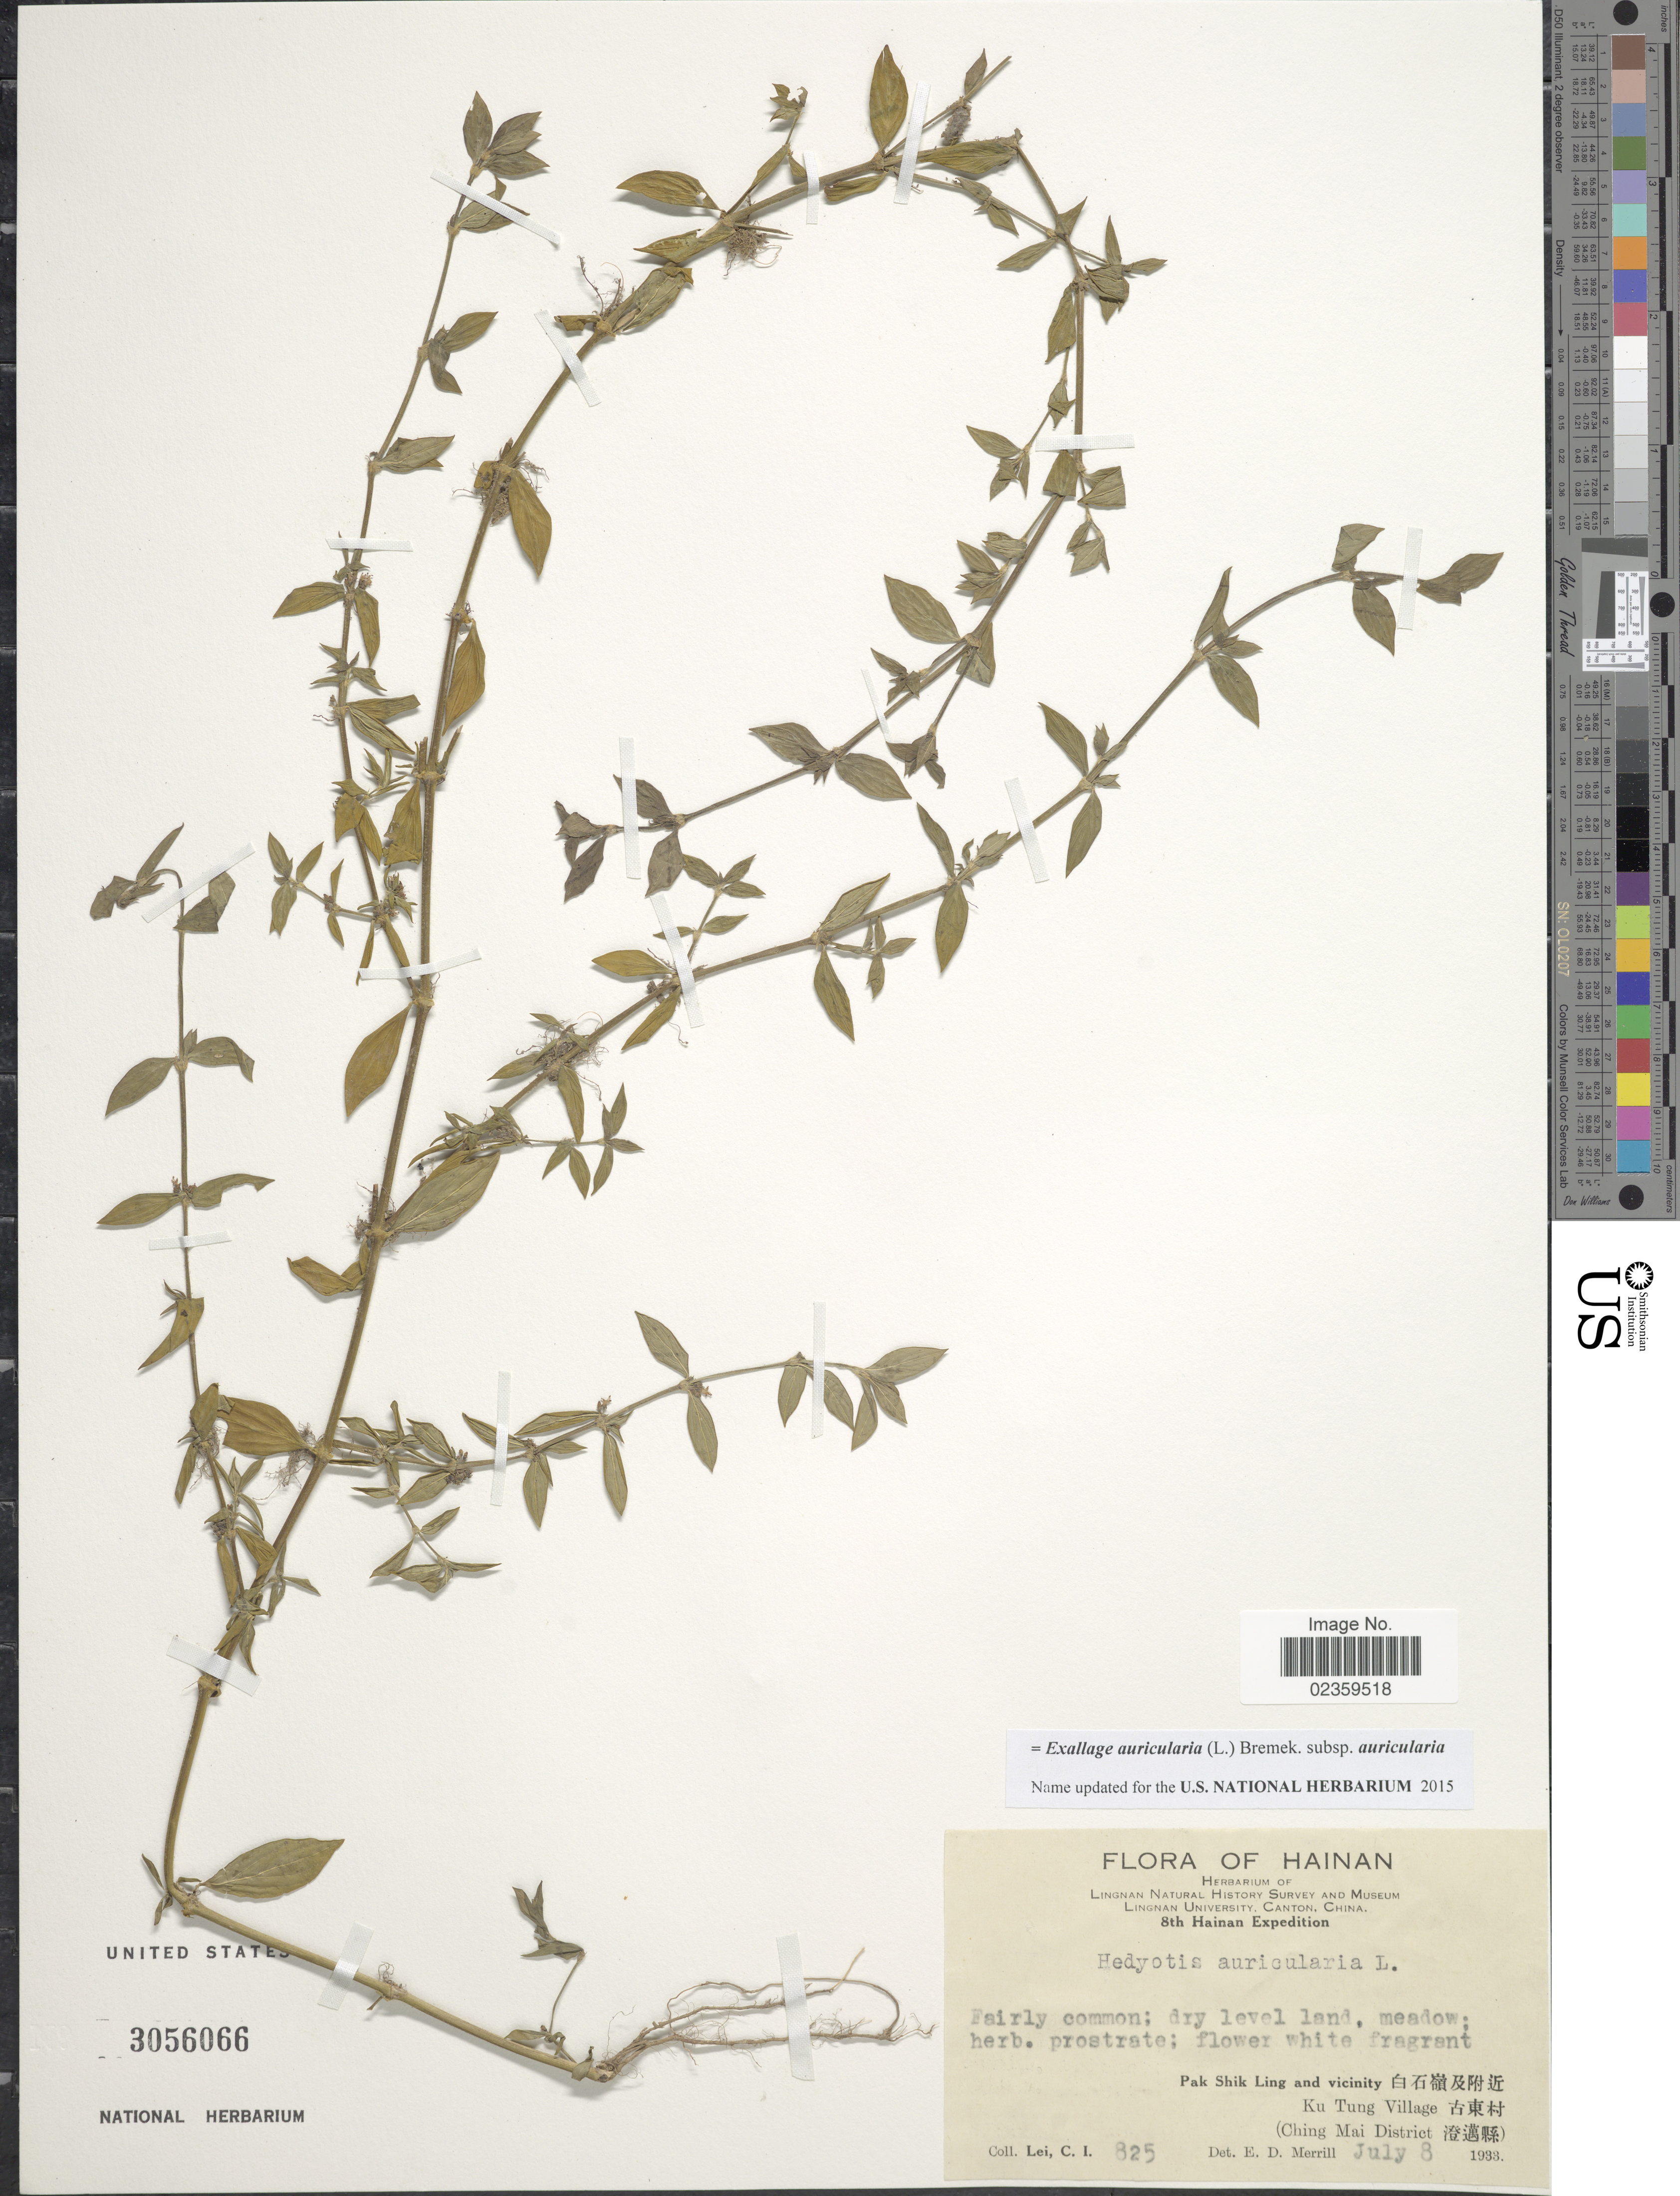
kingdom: Plantae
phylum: Tracheophyta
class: Magnoliopsida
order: Gentianales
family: Rubiaceae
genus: Exallage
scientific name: Exallage auricularia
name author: (L.) Bremek.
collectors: C. I. Lei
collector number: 825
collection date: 1933-07-08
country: China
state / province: Hainan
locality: Pak Shik Ling and vicinity X. Ku Tung Village X. (Ching Mai District X)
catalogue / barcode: US 3056066